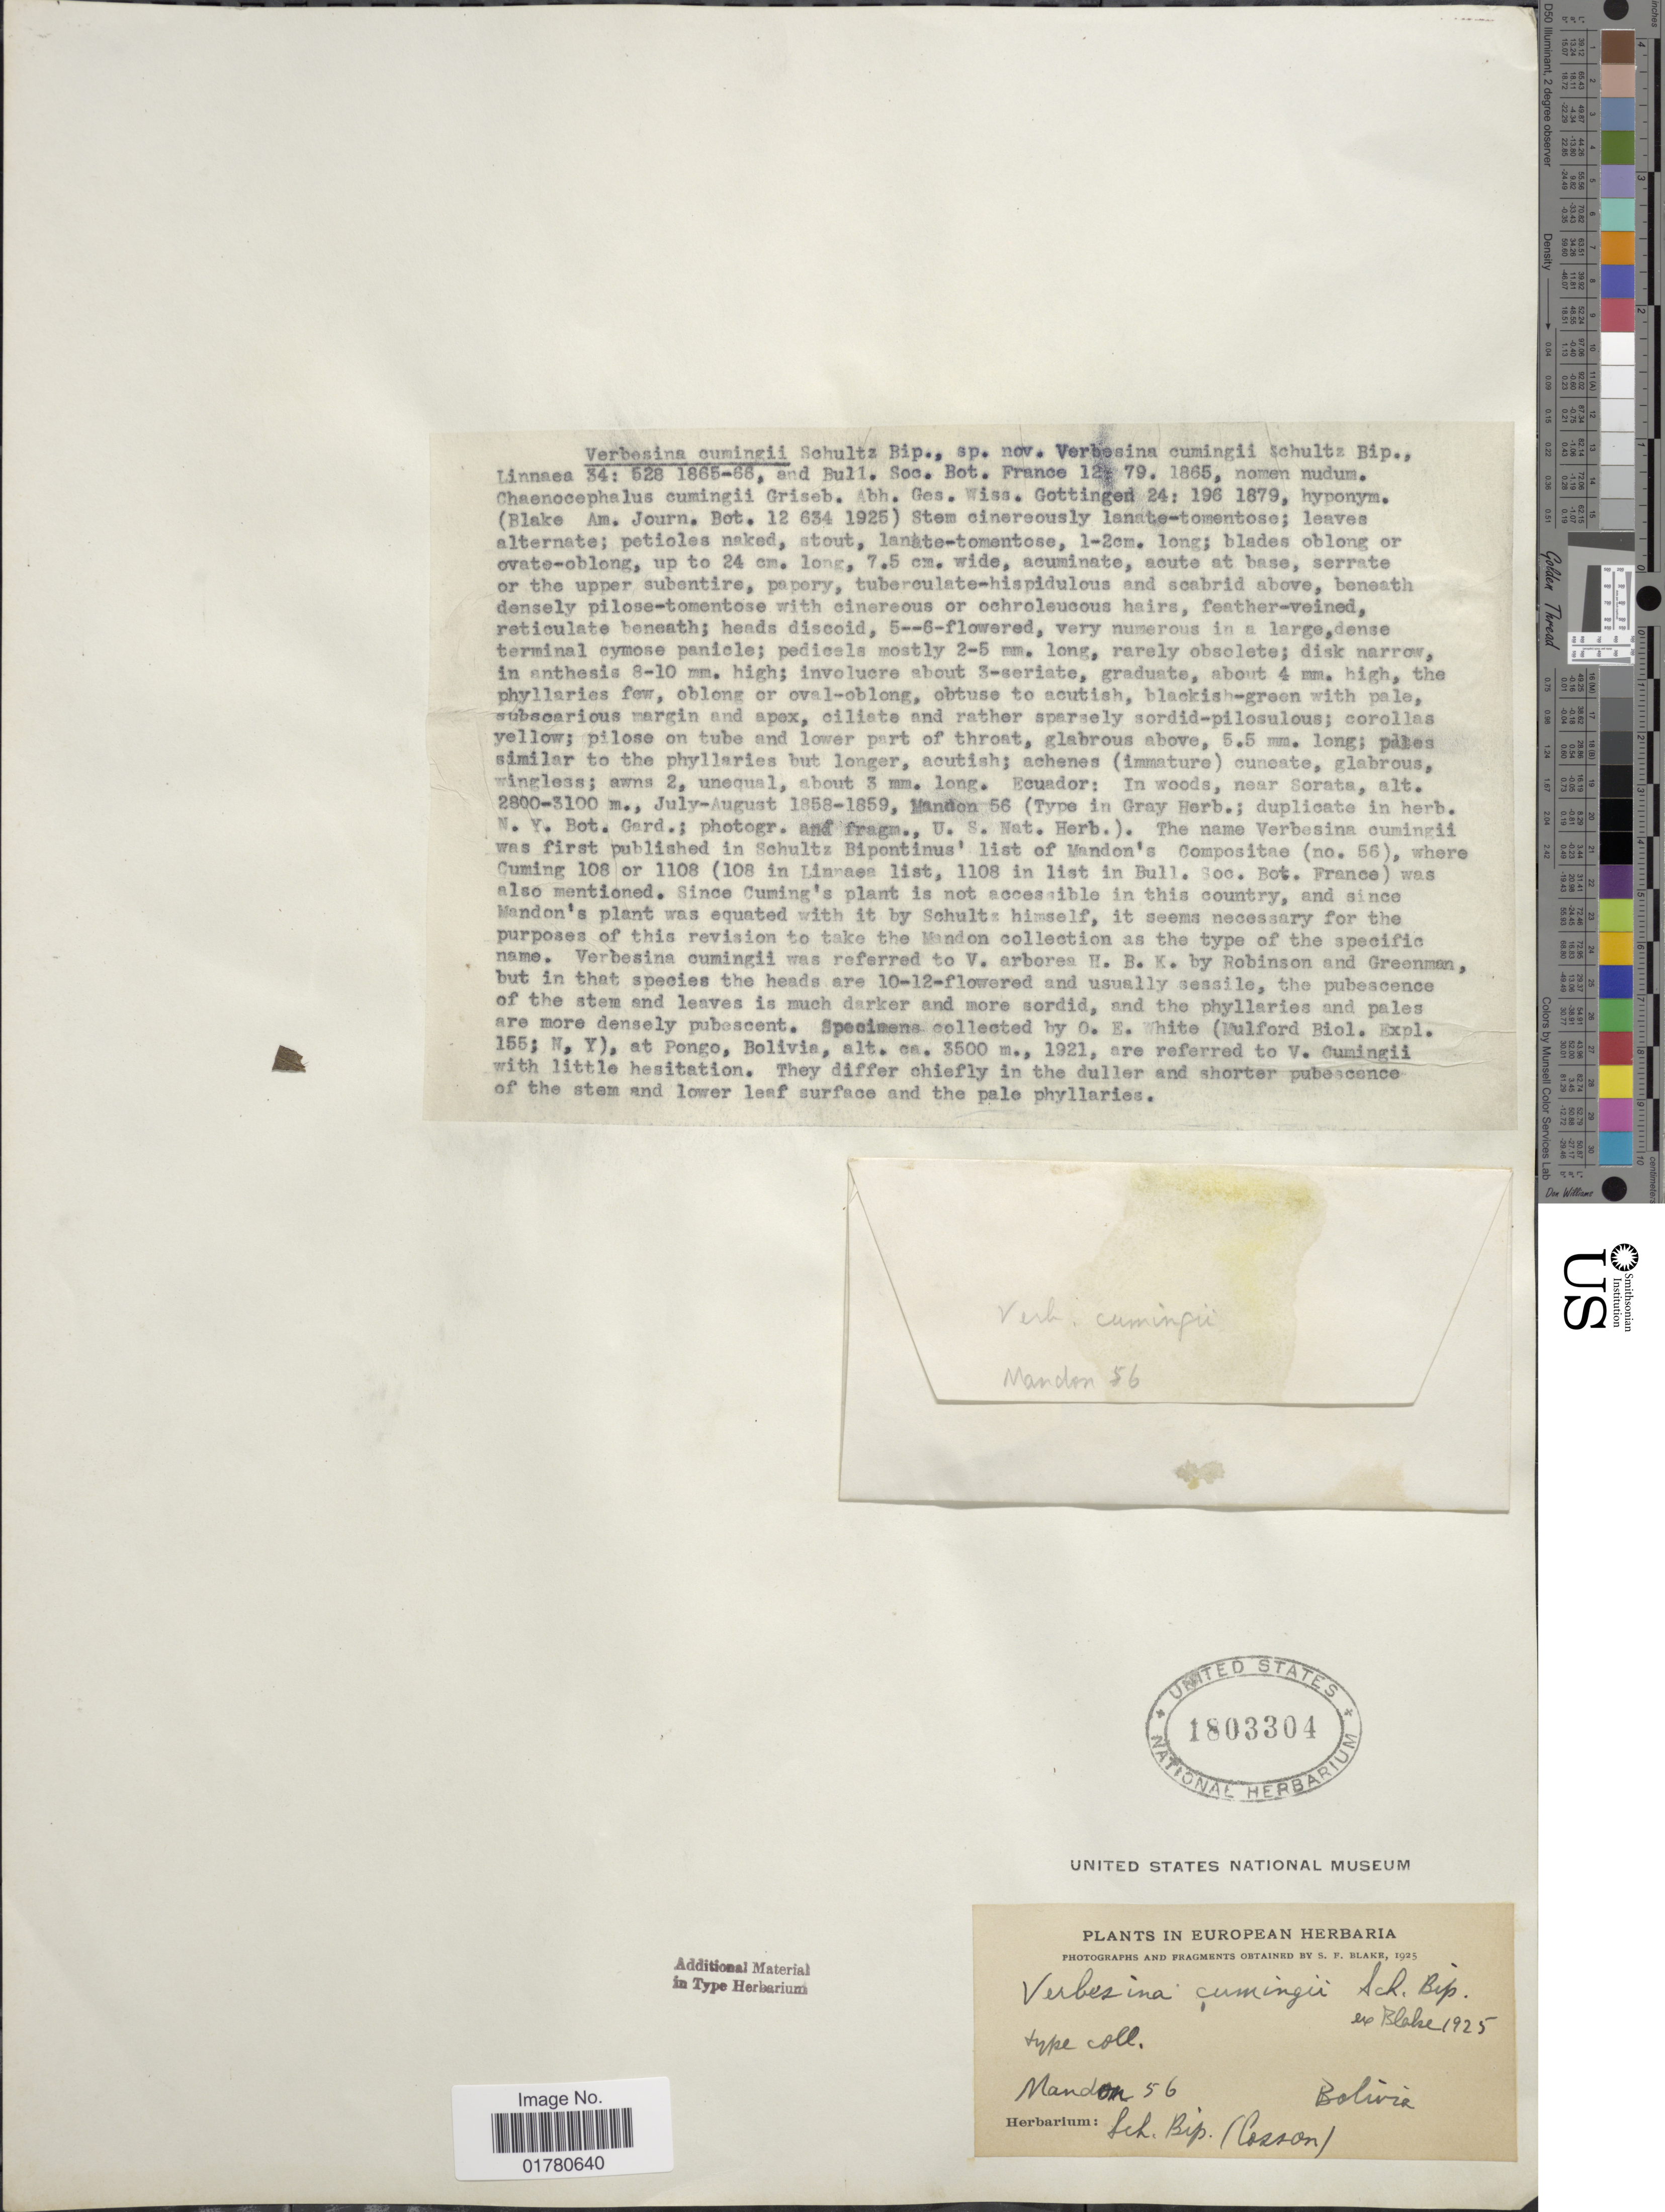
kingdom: Plantae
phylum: Tracheophyta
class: Magnoliopsida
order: Asterales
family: Asteraceae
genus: Verbesina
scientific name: Verbesina cumingii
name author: Sch. Bip. ex S.F. Blake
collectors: Mandon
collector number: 56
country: Bolivia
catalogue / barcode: US 1803304